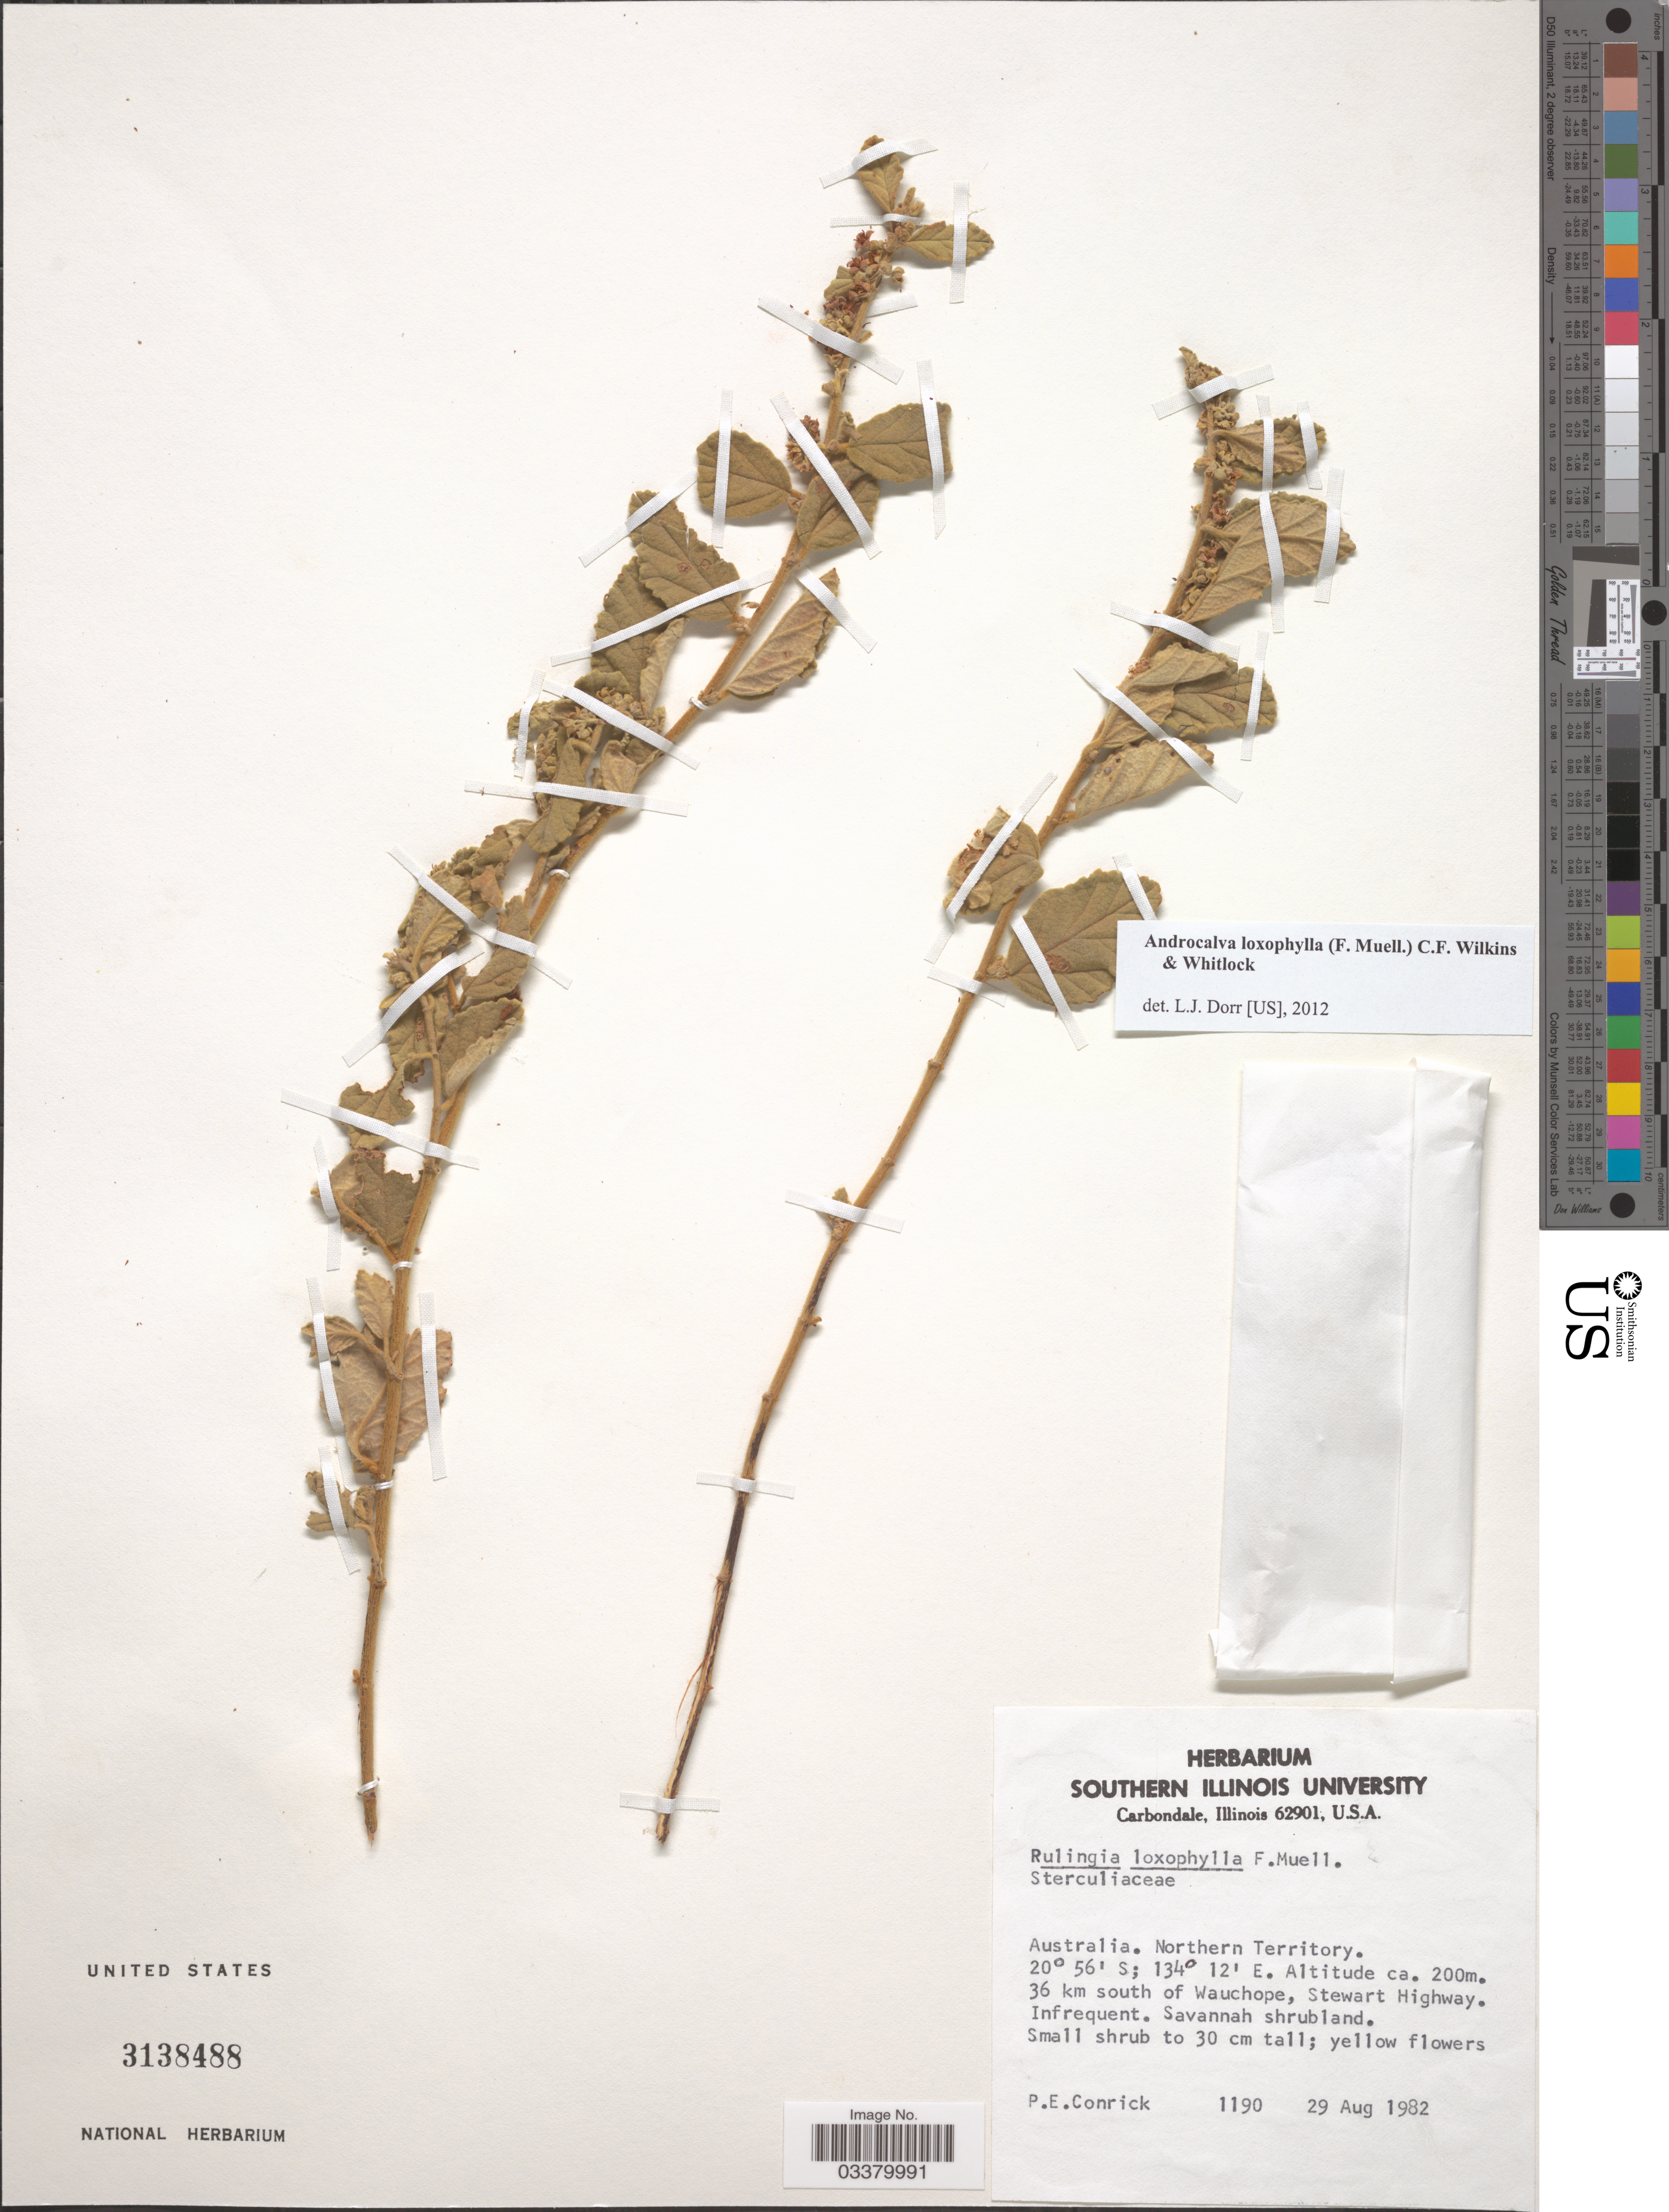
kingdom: Plantae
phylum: Tracheophyta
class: Magnoliopsida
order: Malvales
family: Malvaceae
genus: Androcalva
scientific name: Androcalva loxophylla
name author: (F. Muell.) C.F. Wilkins & Whitlock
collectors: P. Conrick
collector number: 1190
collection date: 1982-08-29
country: Australia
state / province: Northern Territory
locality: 36 km south of Wauchope, Stewart Highway.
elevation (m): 200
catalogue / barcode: US 3138488